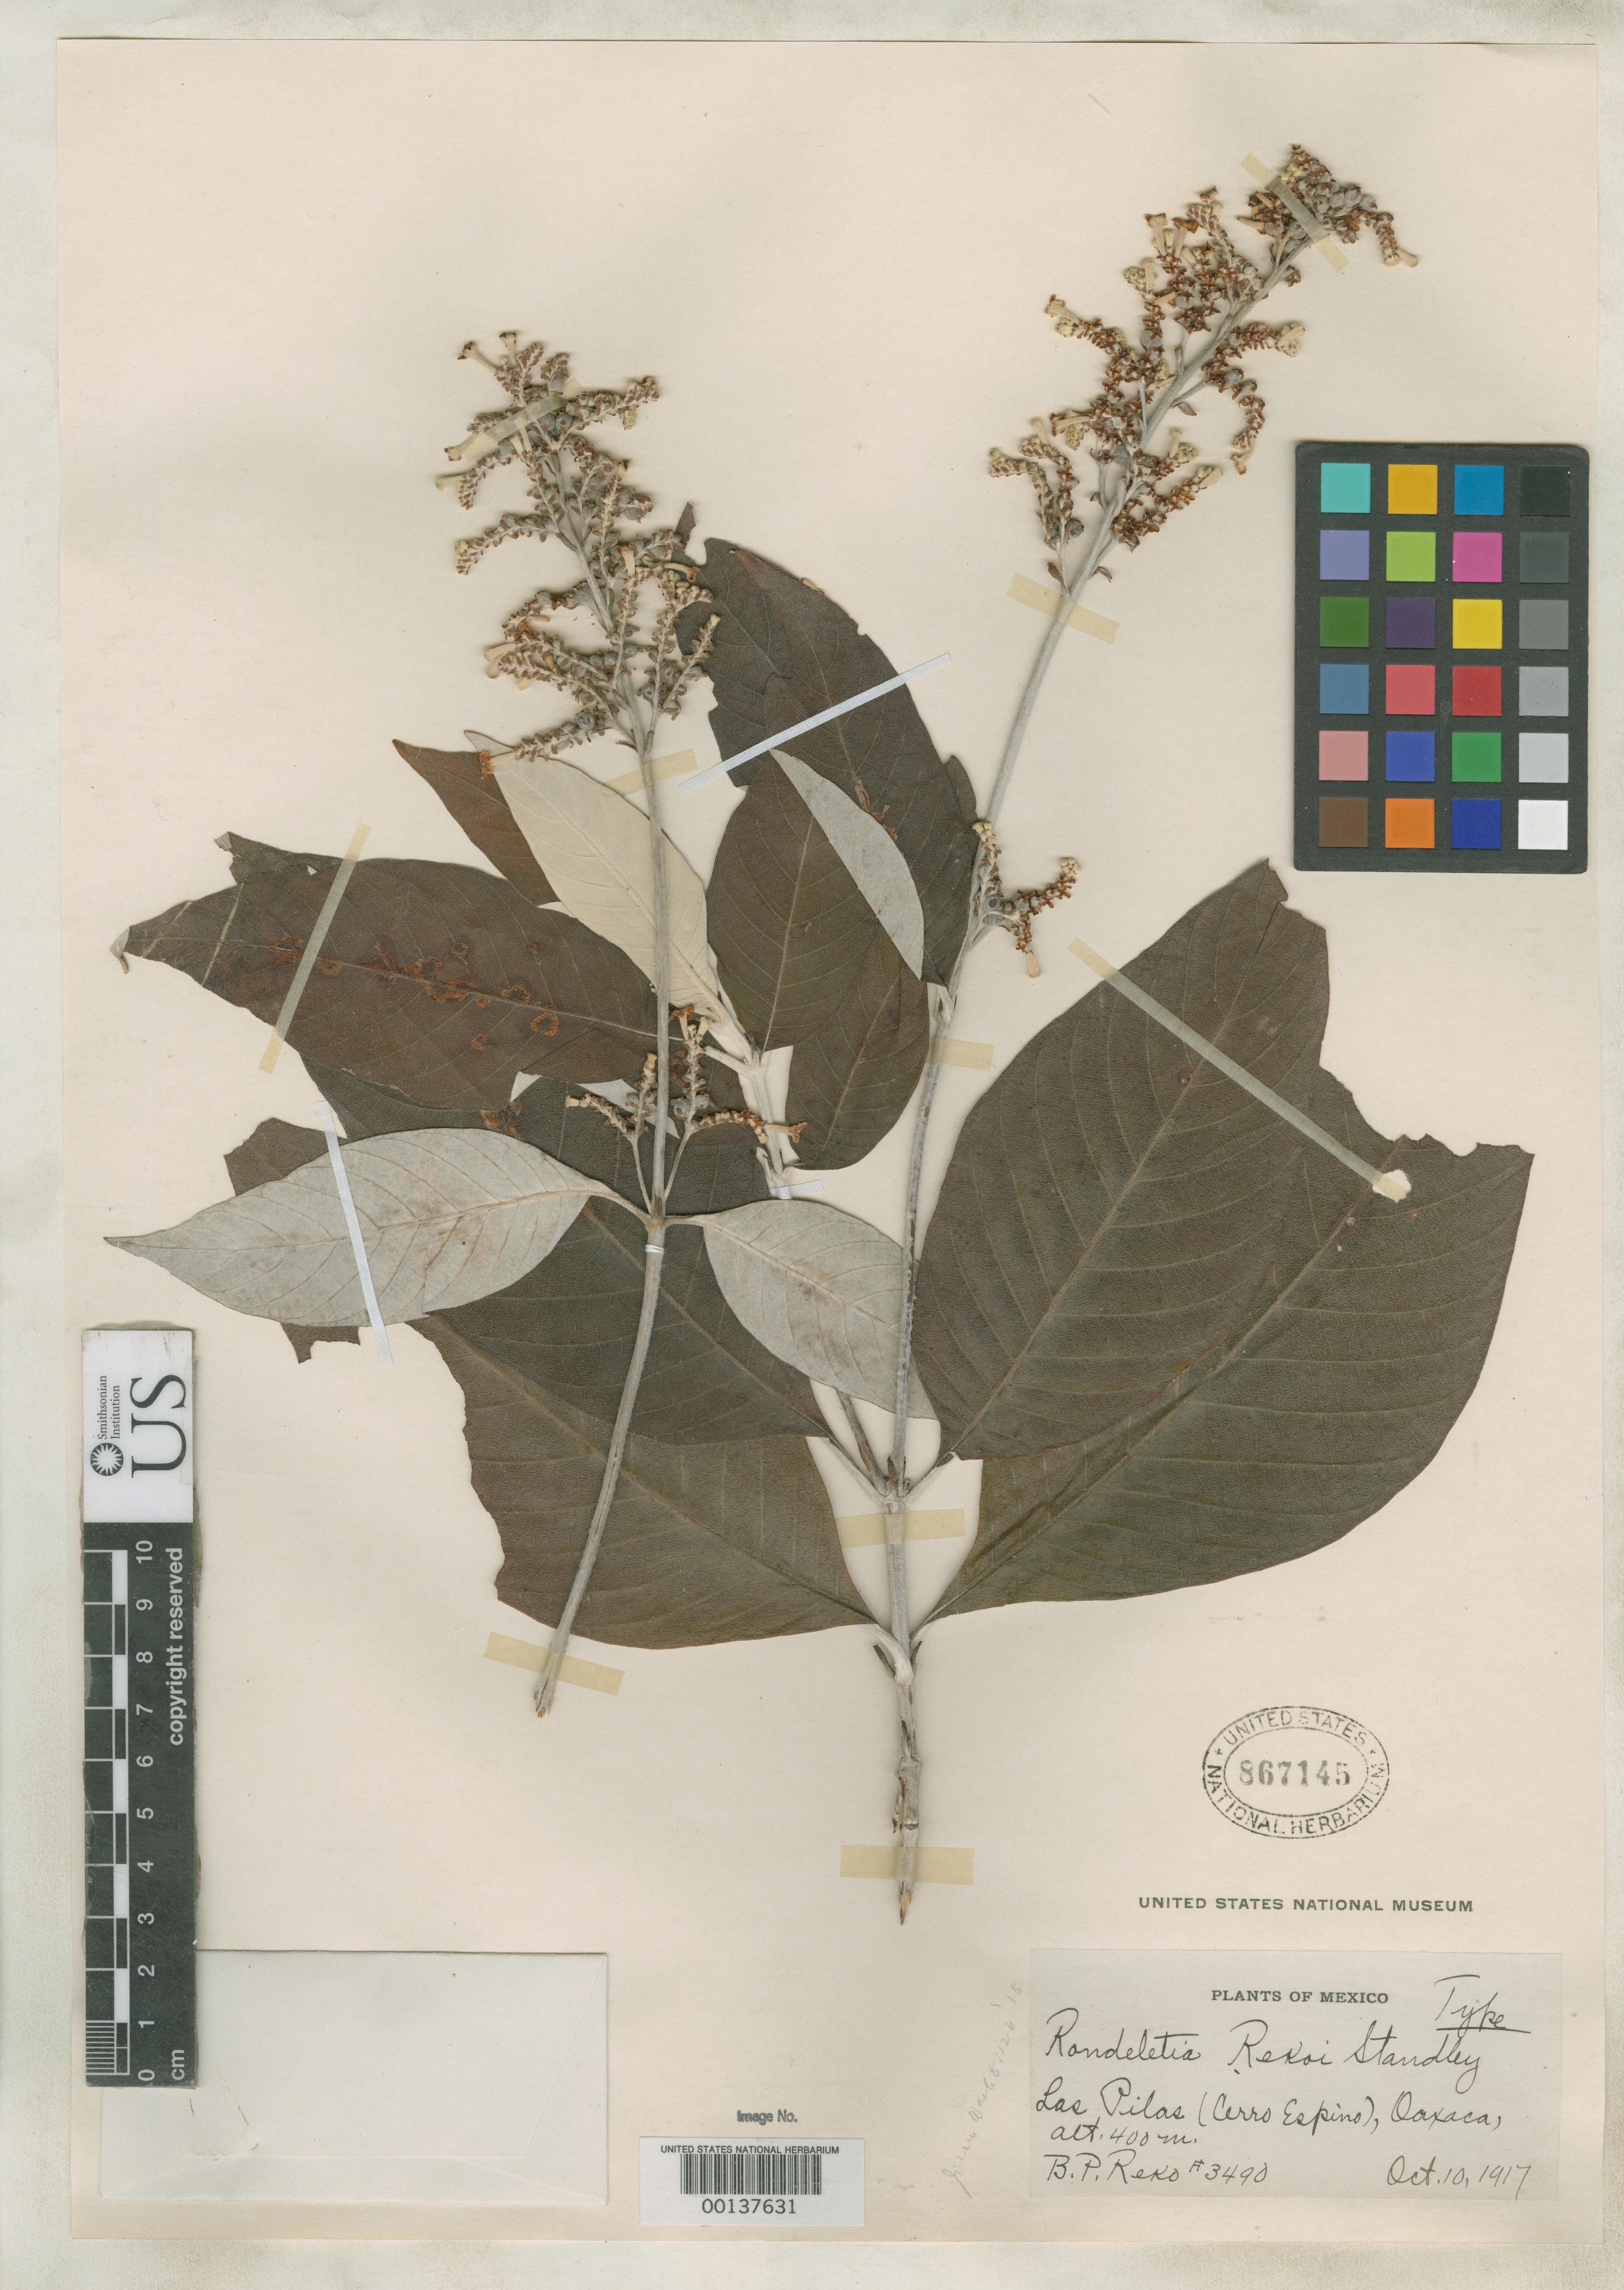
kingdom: Plantae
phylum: Tracheophyta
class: Magnoliopsida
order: Gentianales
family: Rubiaceae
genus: Rondeletia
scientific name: Rondeletia rekoi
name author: Standl.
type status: Holotype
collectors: B. P. Reko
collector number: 3490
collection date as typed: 10 Oct 1917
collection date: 1917-10-10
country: Mexico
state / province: Oaxaca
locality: Cafetal Las Pilas, Cerro Espino.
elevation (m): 400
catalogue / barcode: US 867145